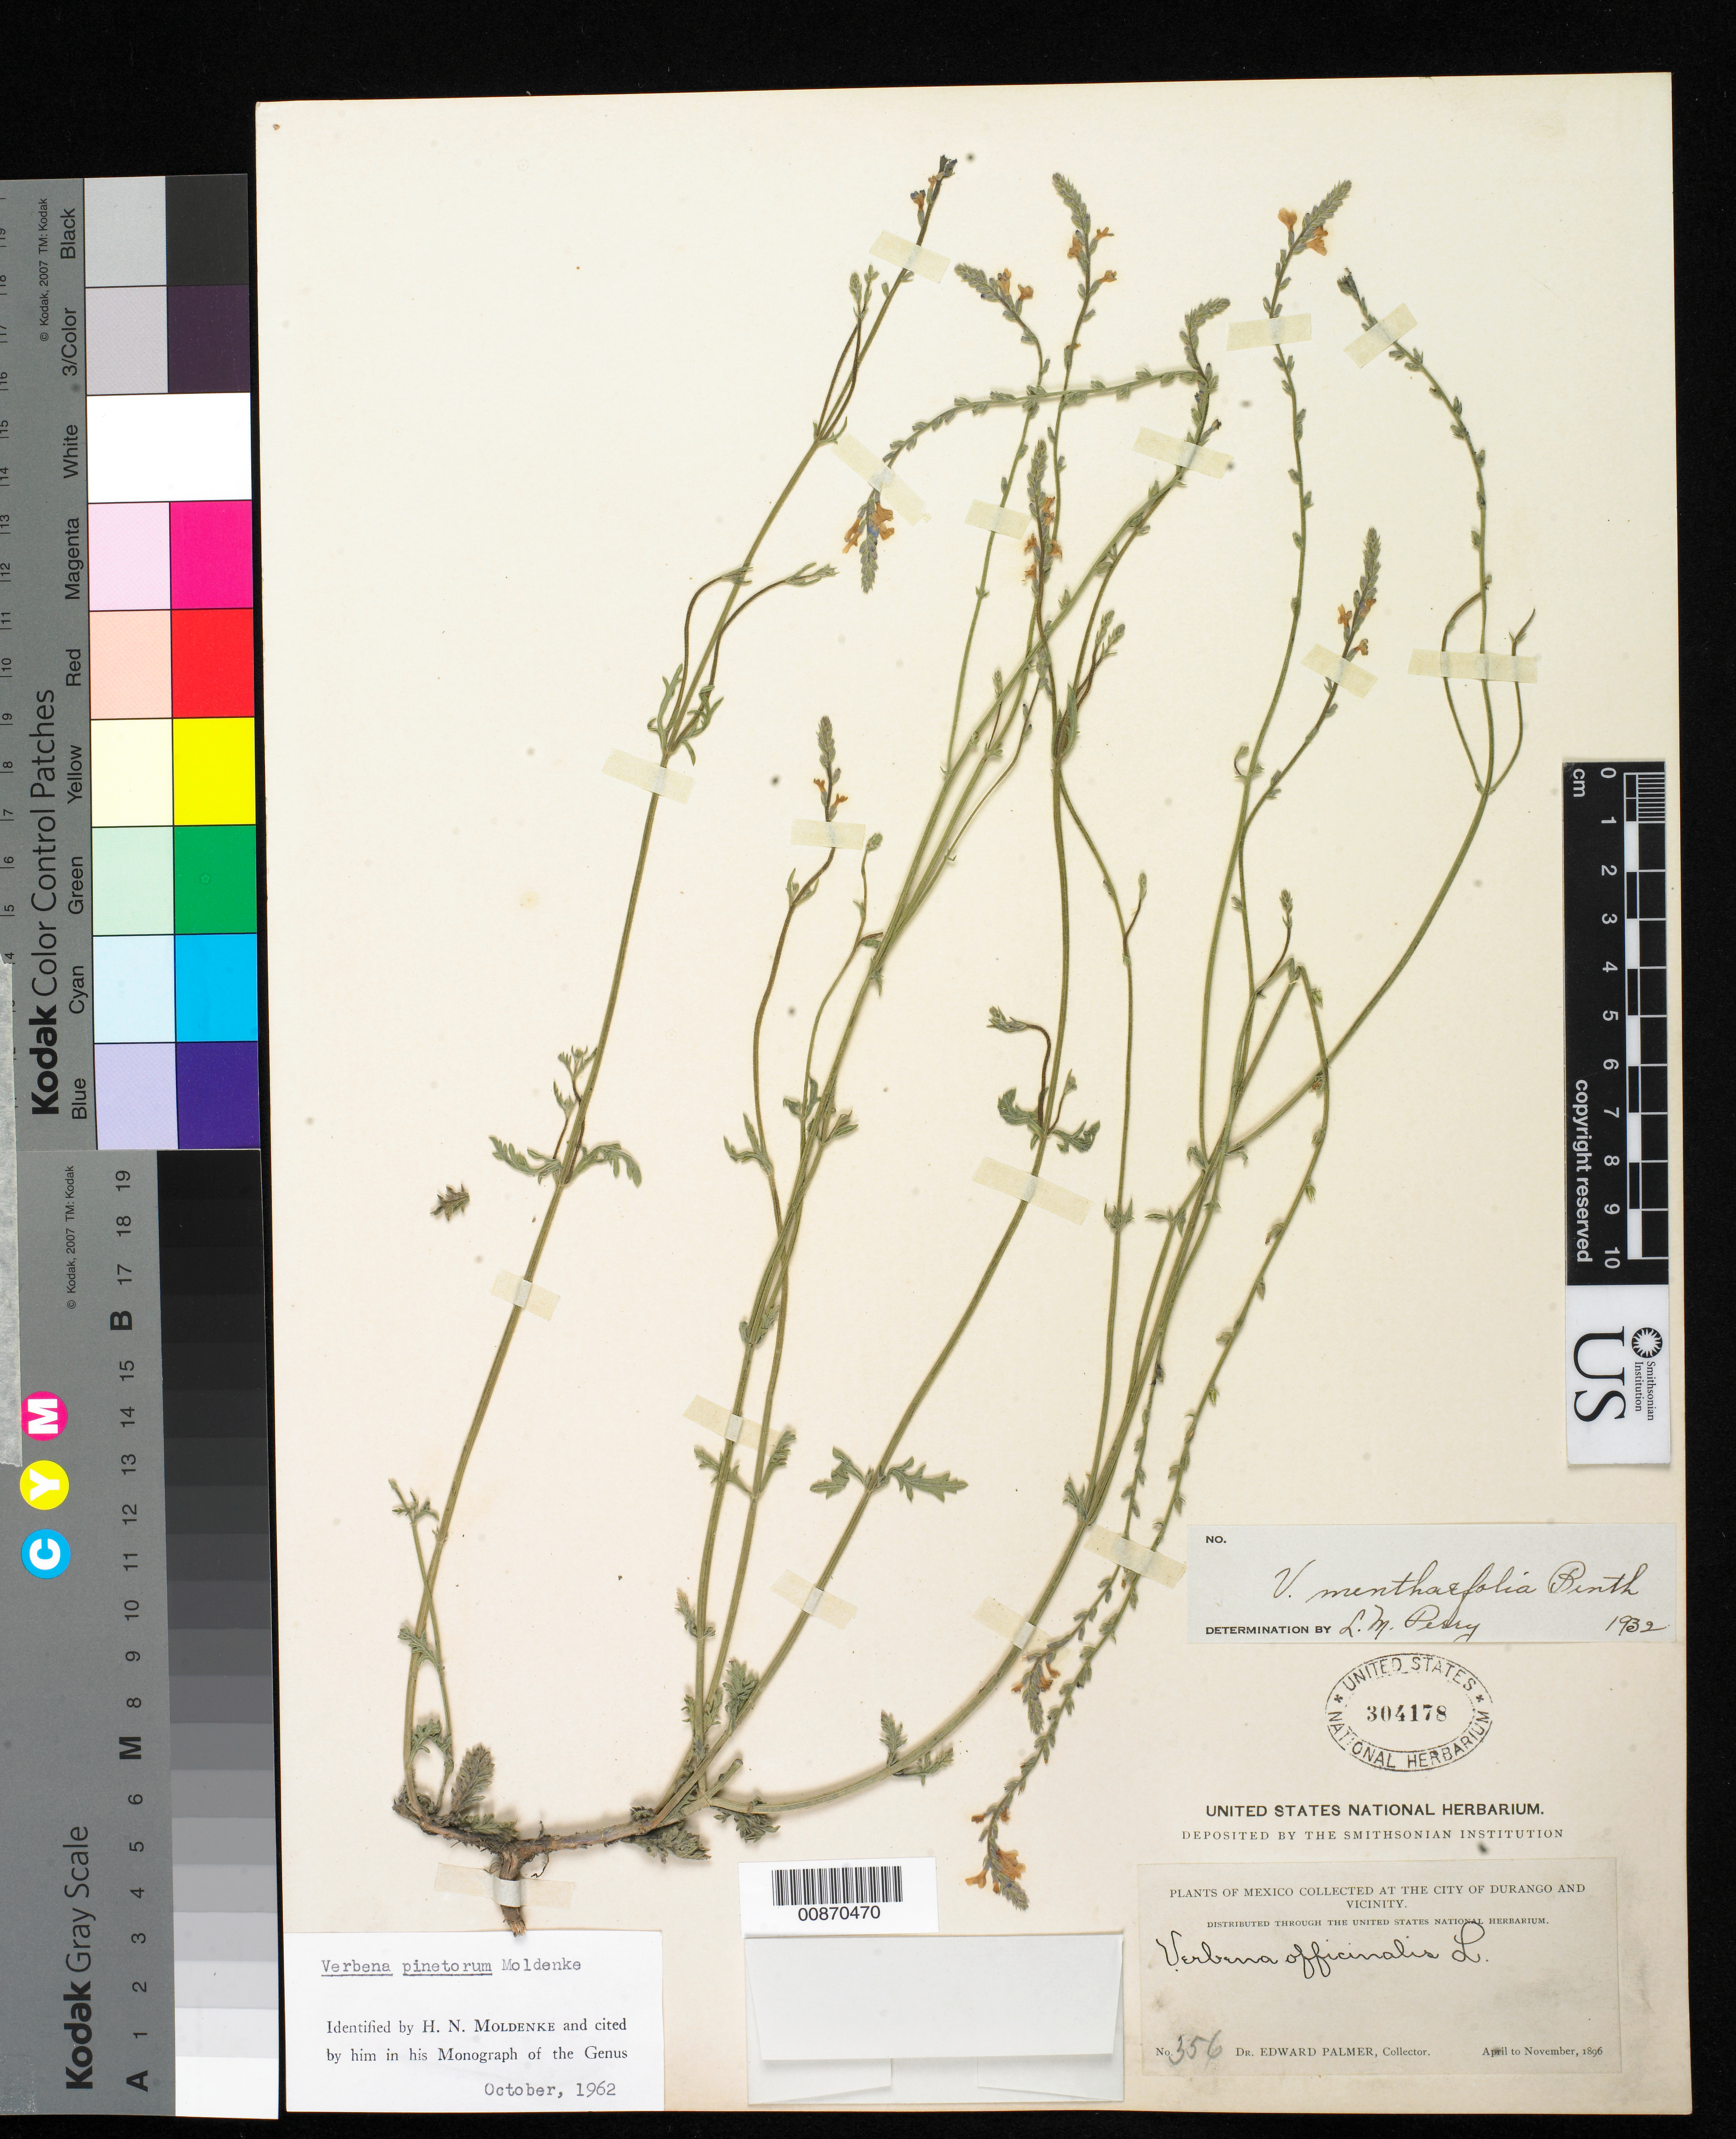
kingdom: Plantae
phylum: Tracheophyta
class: Magnoliopsida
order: Lamiales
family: Verbenaceae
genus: Verbena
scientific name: Verbena pinetorum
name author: Moldenke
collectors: E. Palmer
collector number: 356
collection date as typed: Apr 1896 to -- Nov 1896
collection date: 1896-04/1896-11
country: Mexico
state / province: Durango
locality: City of Durango and vicinity.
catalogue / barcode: US 304178